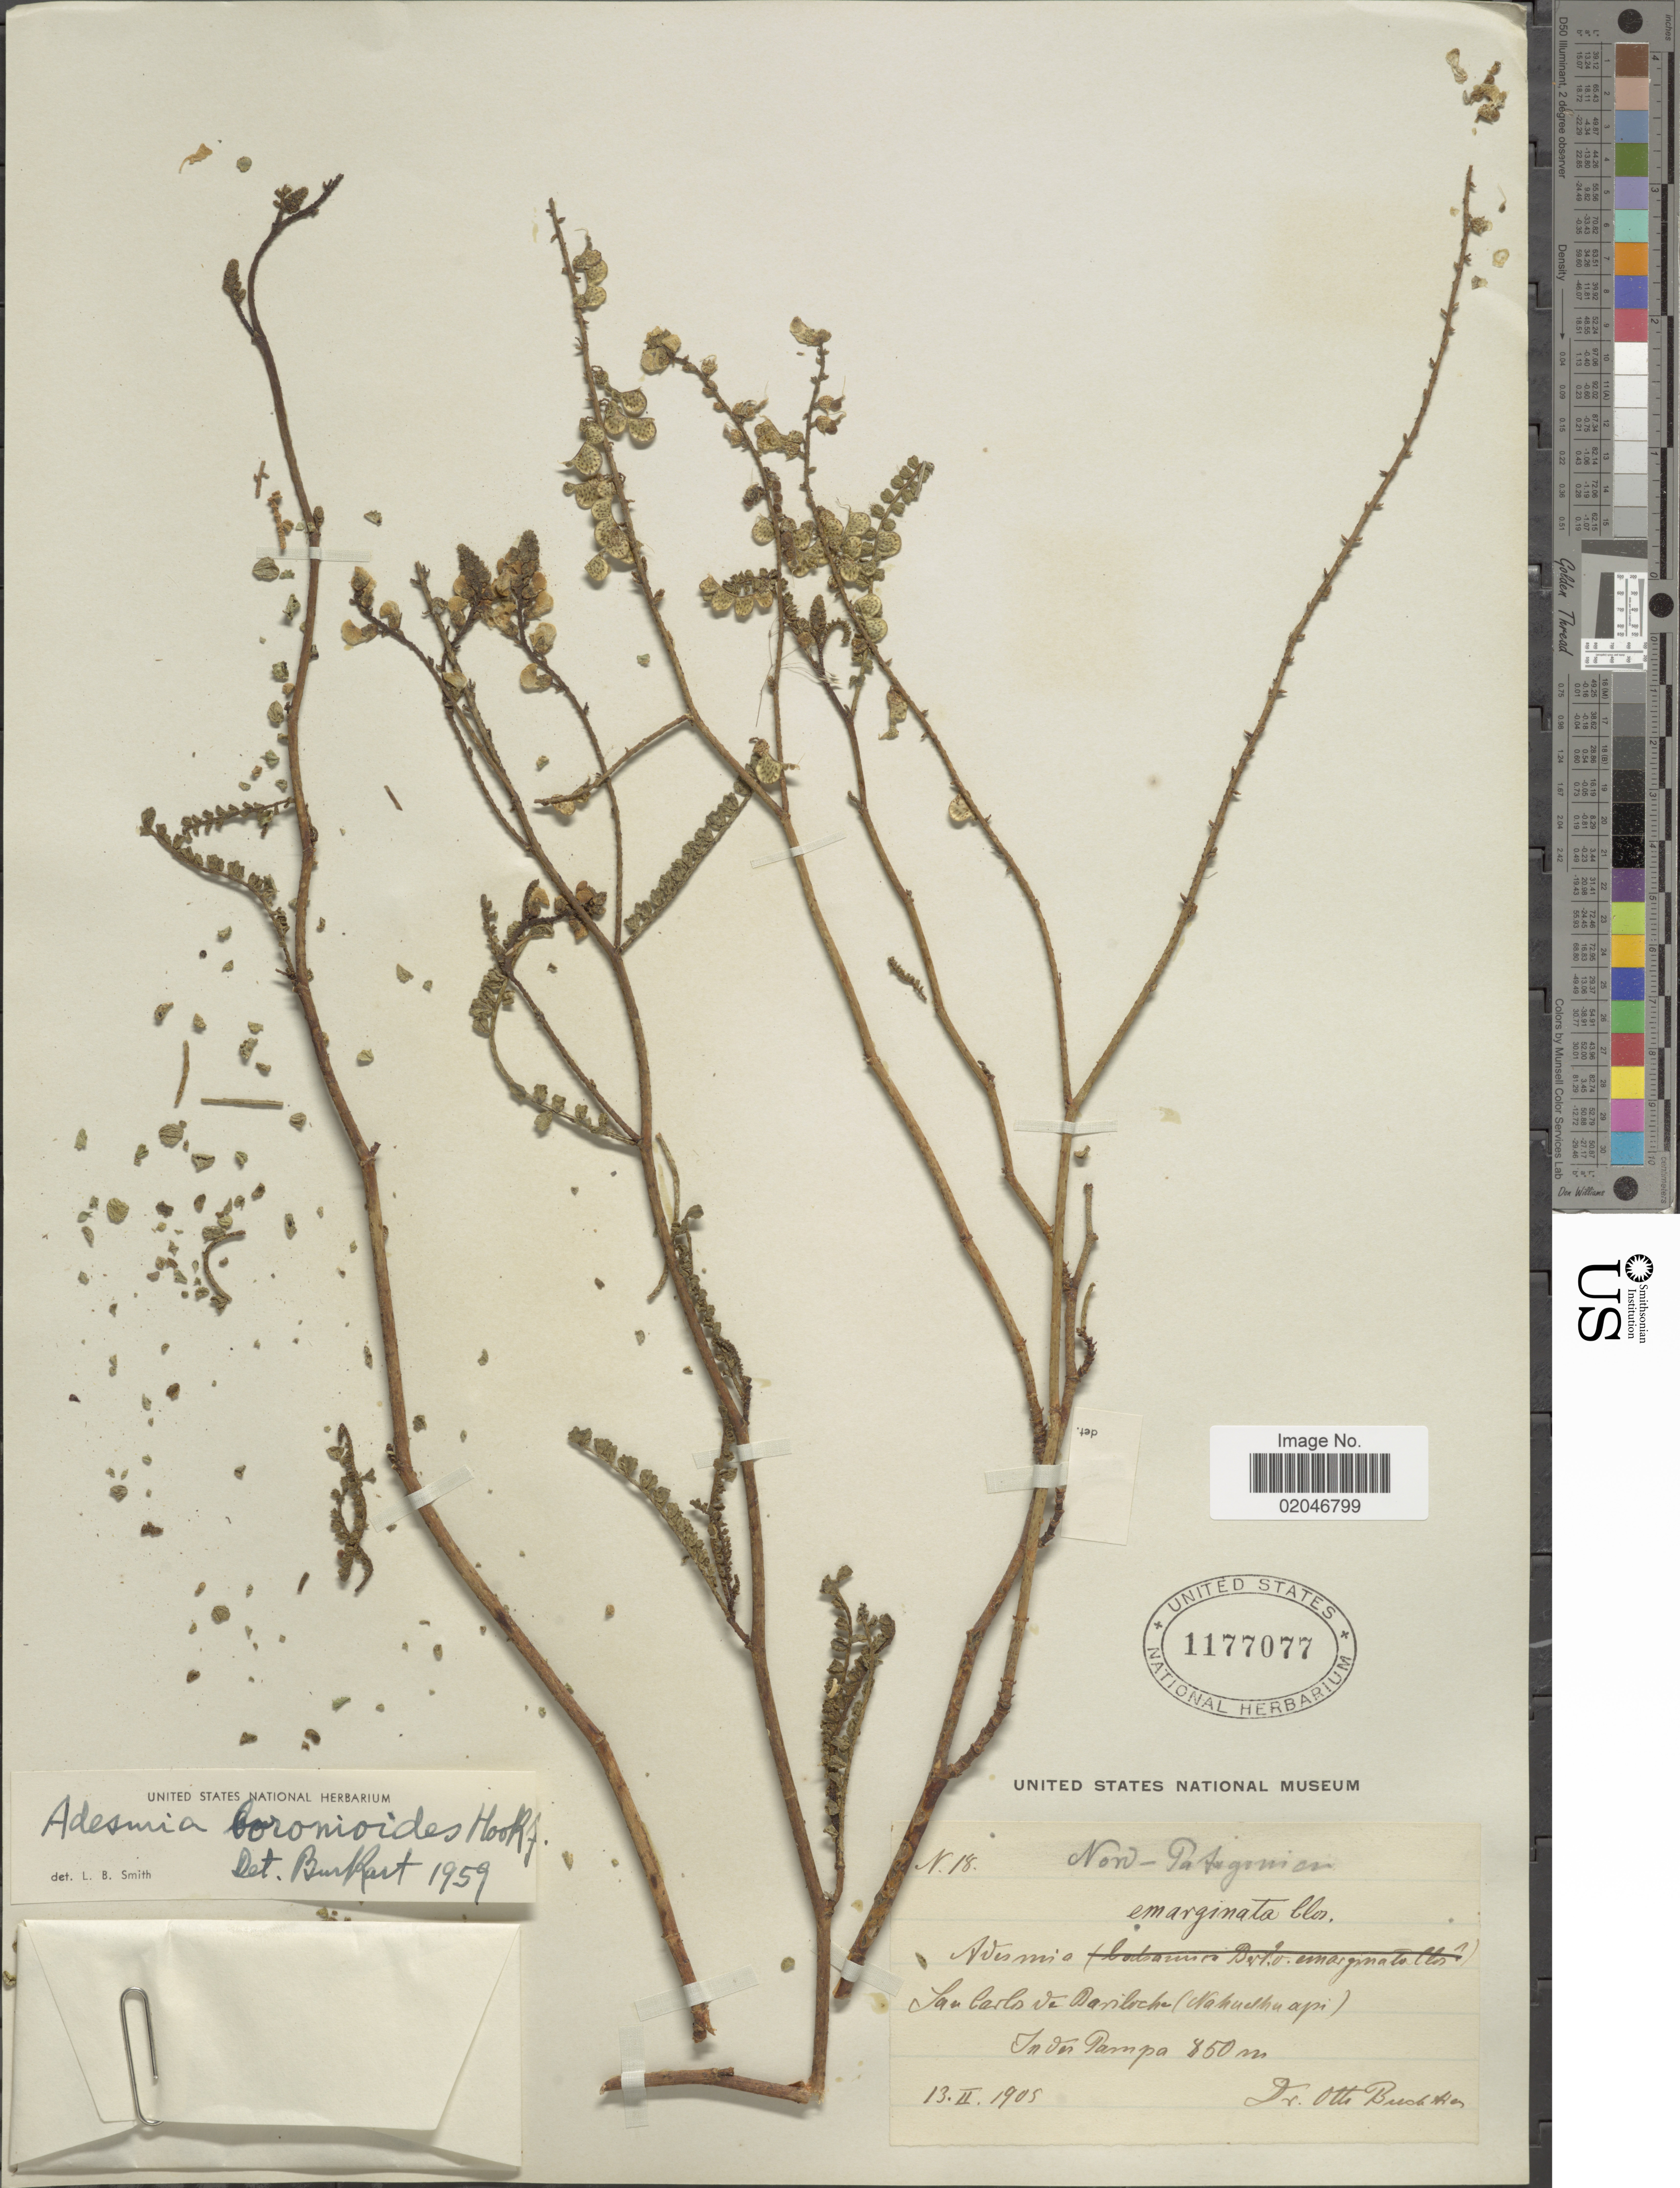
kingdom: Plantae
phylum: Tracheophyta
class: Magnoliopsida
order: Fabales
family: Fabaceae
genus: Adesmia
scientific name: Adesmia boronioides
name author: Hook. f.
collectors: O. Buchtien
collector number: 18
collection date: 1905-02-13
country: Argentina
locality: Nord-Patagonia, San Carlos de Bariloche (Nahuelhuapi) Auf des Pampa.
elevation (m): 850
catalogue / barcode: US 1177077